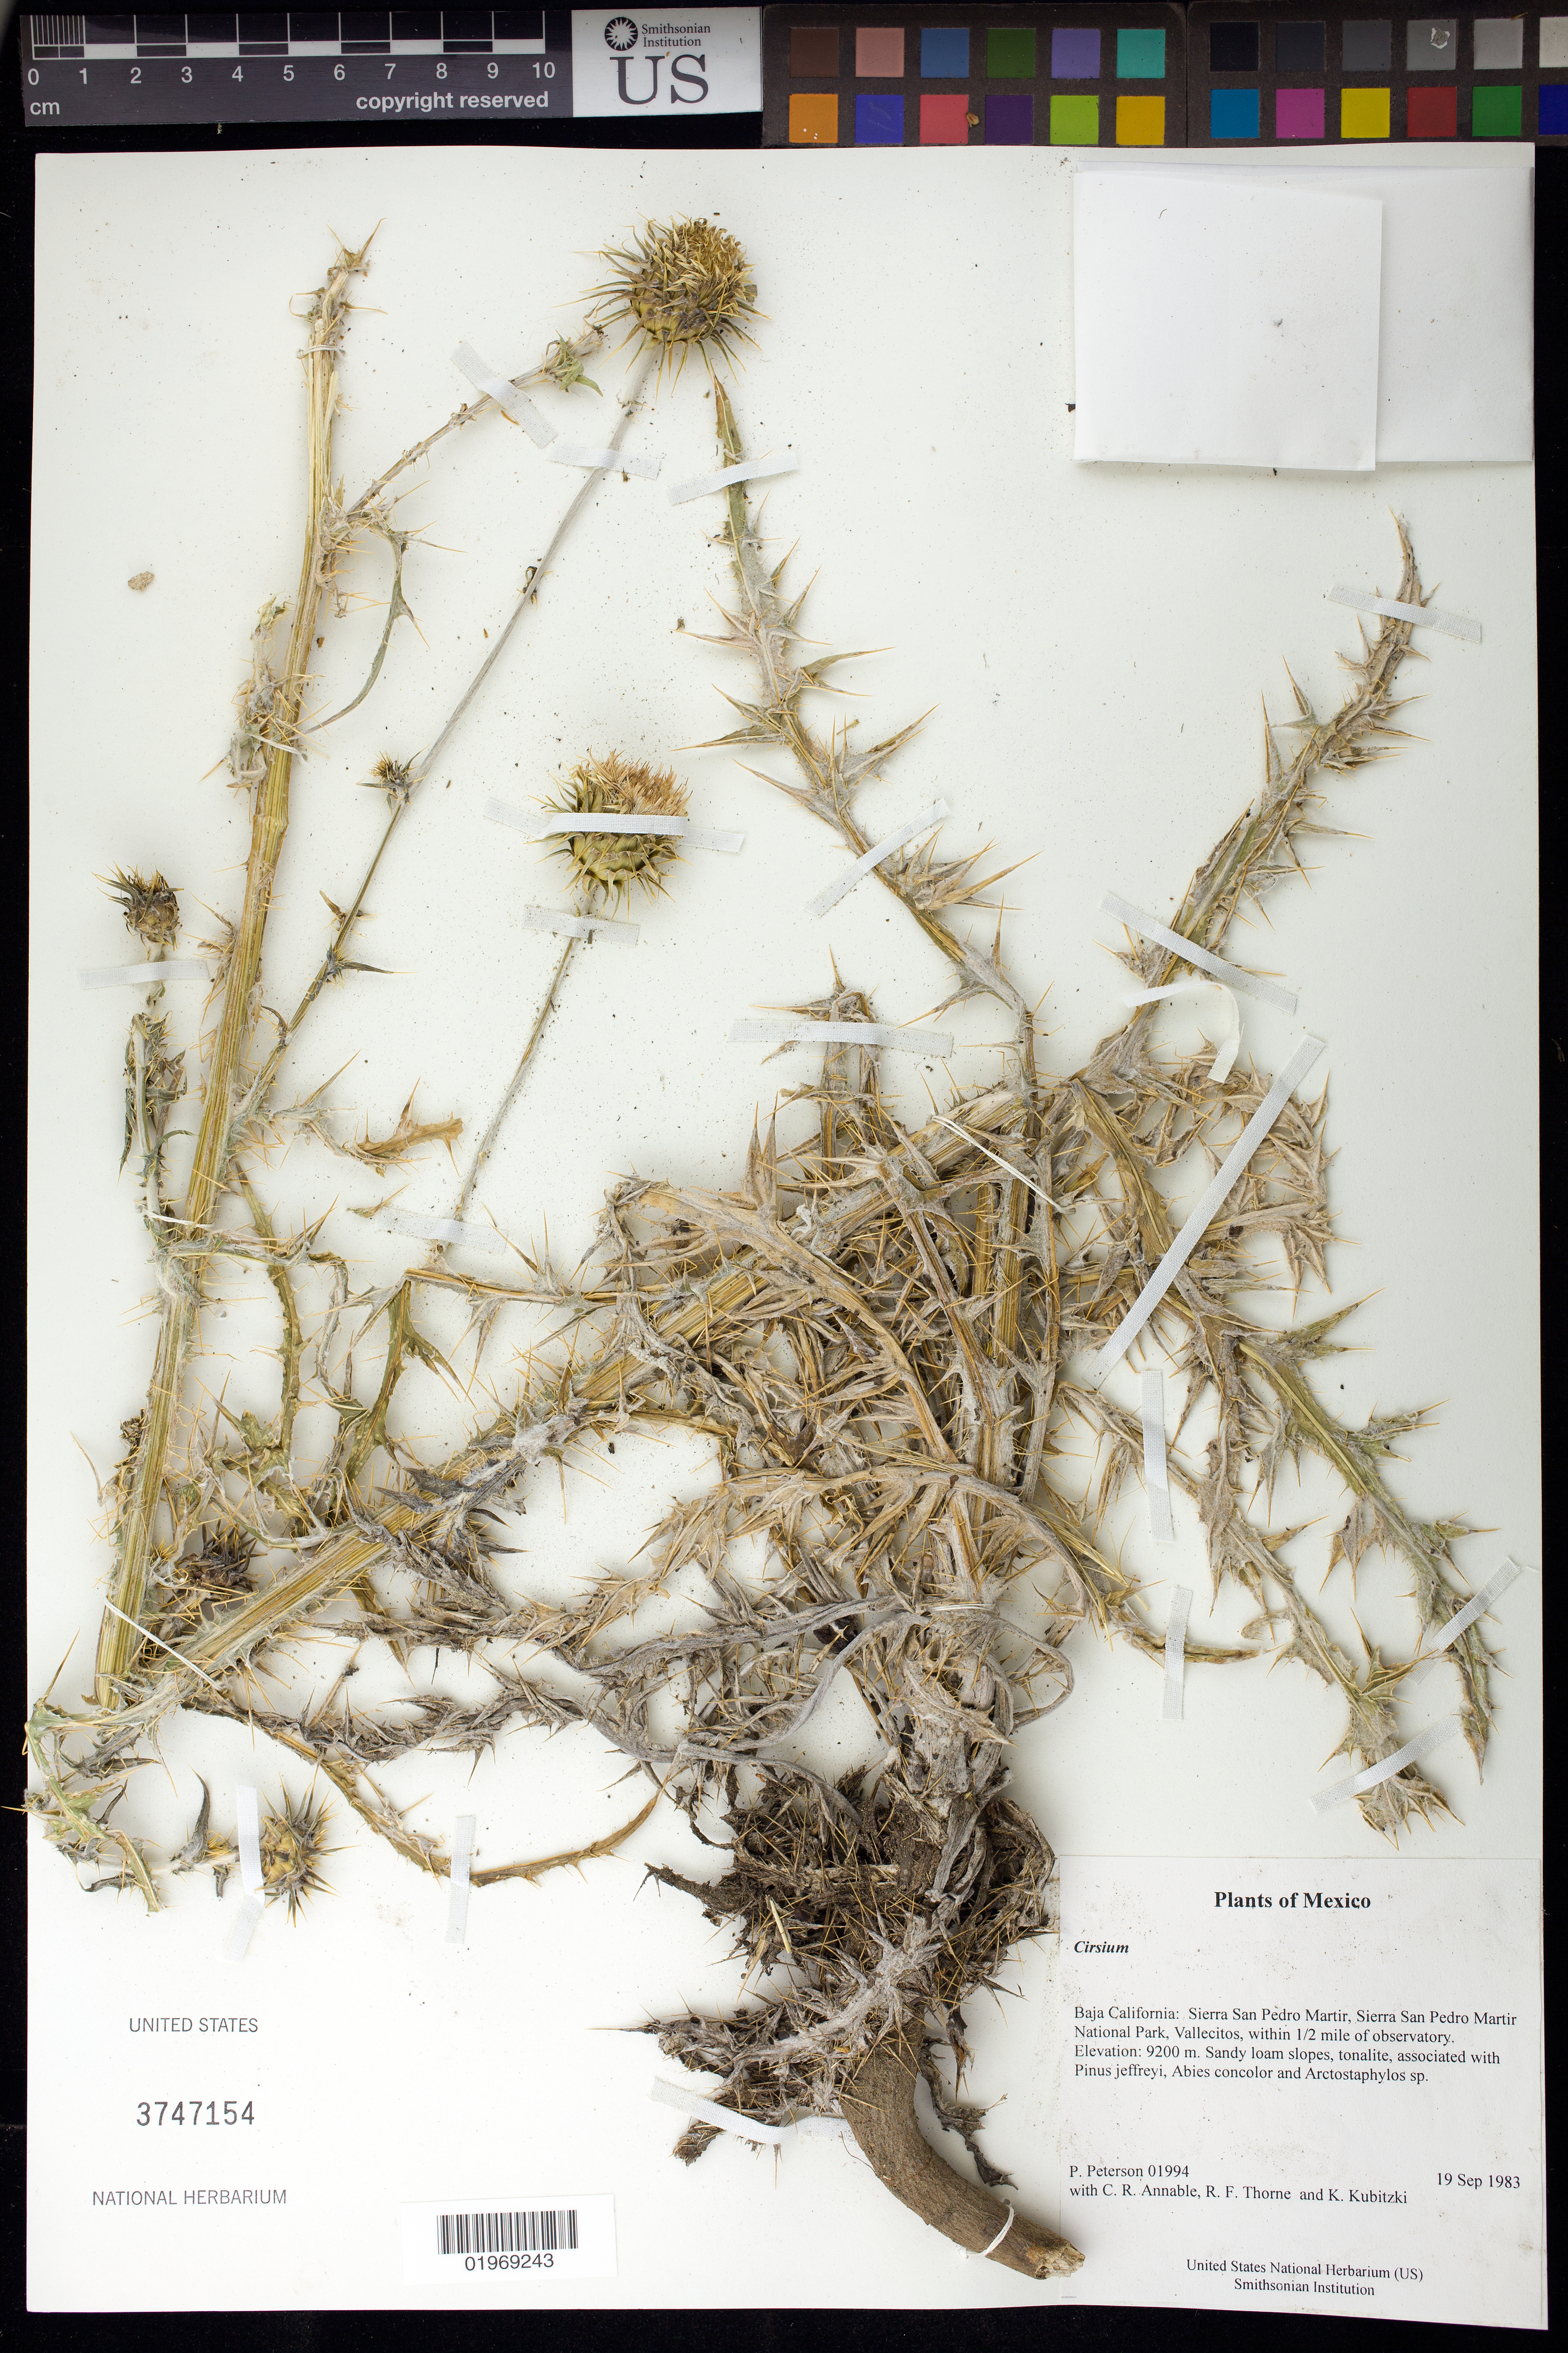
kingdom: Plantae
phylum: Tracheophyta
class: Magnoliopsida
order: Asterales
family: Asteraceae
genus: Cirsium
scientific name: Cirsium sp.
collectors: P. M. Peterson, C. R. Annable, R. F. Thorne & K. Kubitzki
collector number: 01994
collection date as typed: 19 Sep 1983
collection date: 1983-09-19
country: Mexico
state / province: Baja California Norte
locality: Sierra San Pedro Martir, Sierra San Pedro Martir National Park, Vallecitos, within 1/2 mile of observatory.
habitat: Sandy loam slopes, tonalite, associated with Pinus jeffreyi, Abies concolor and Arctostaphylos sp.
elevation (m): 9200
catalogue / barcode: US 3747154